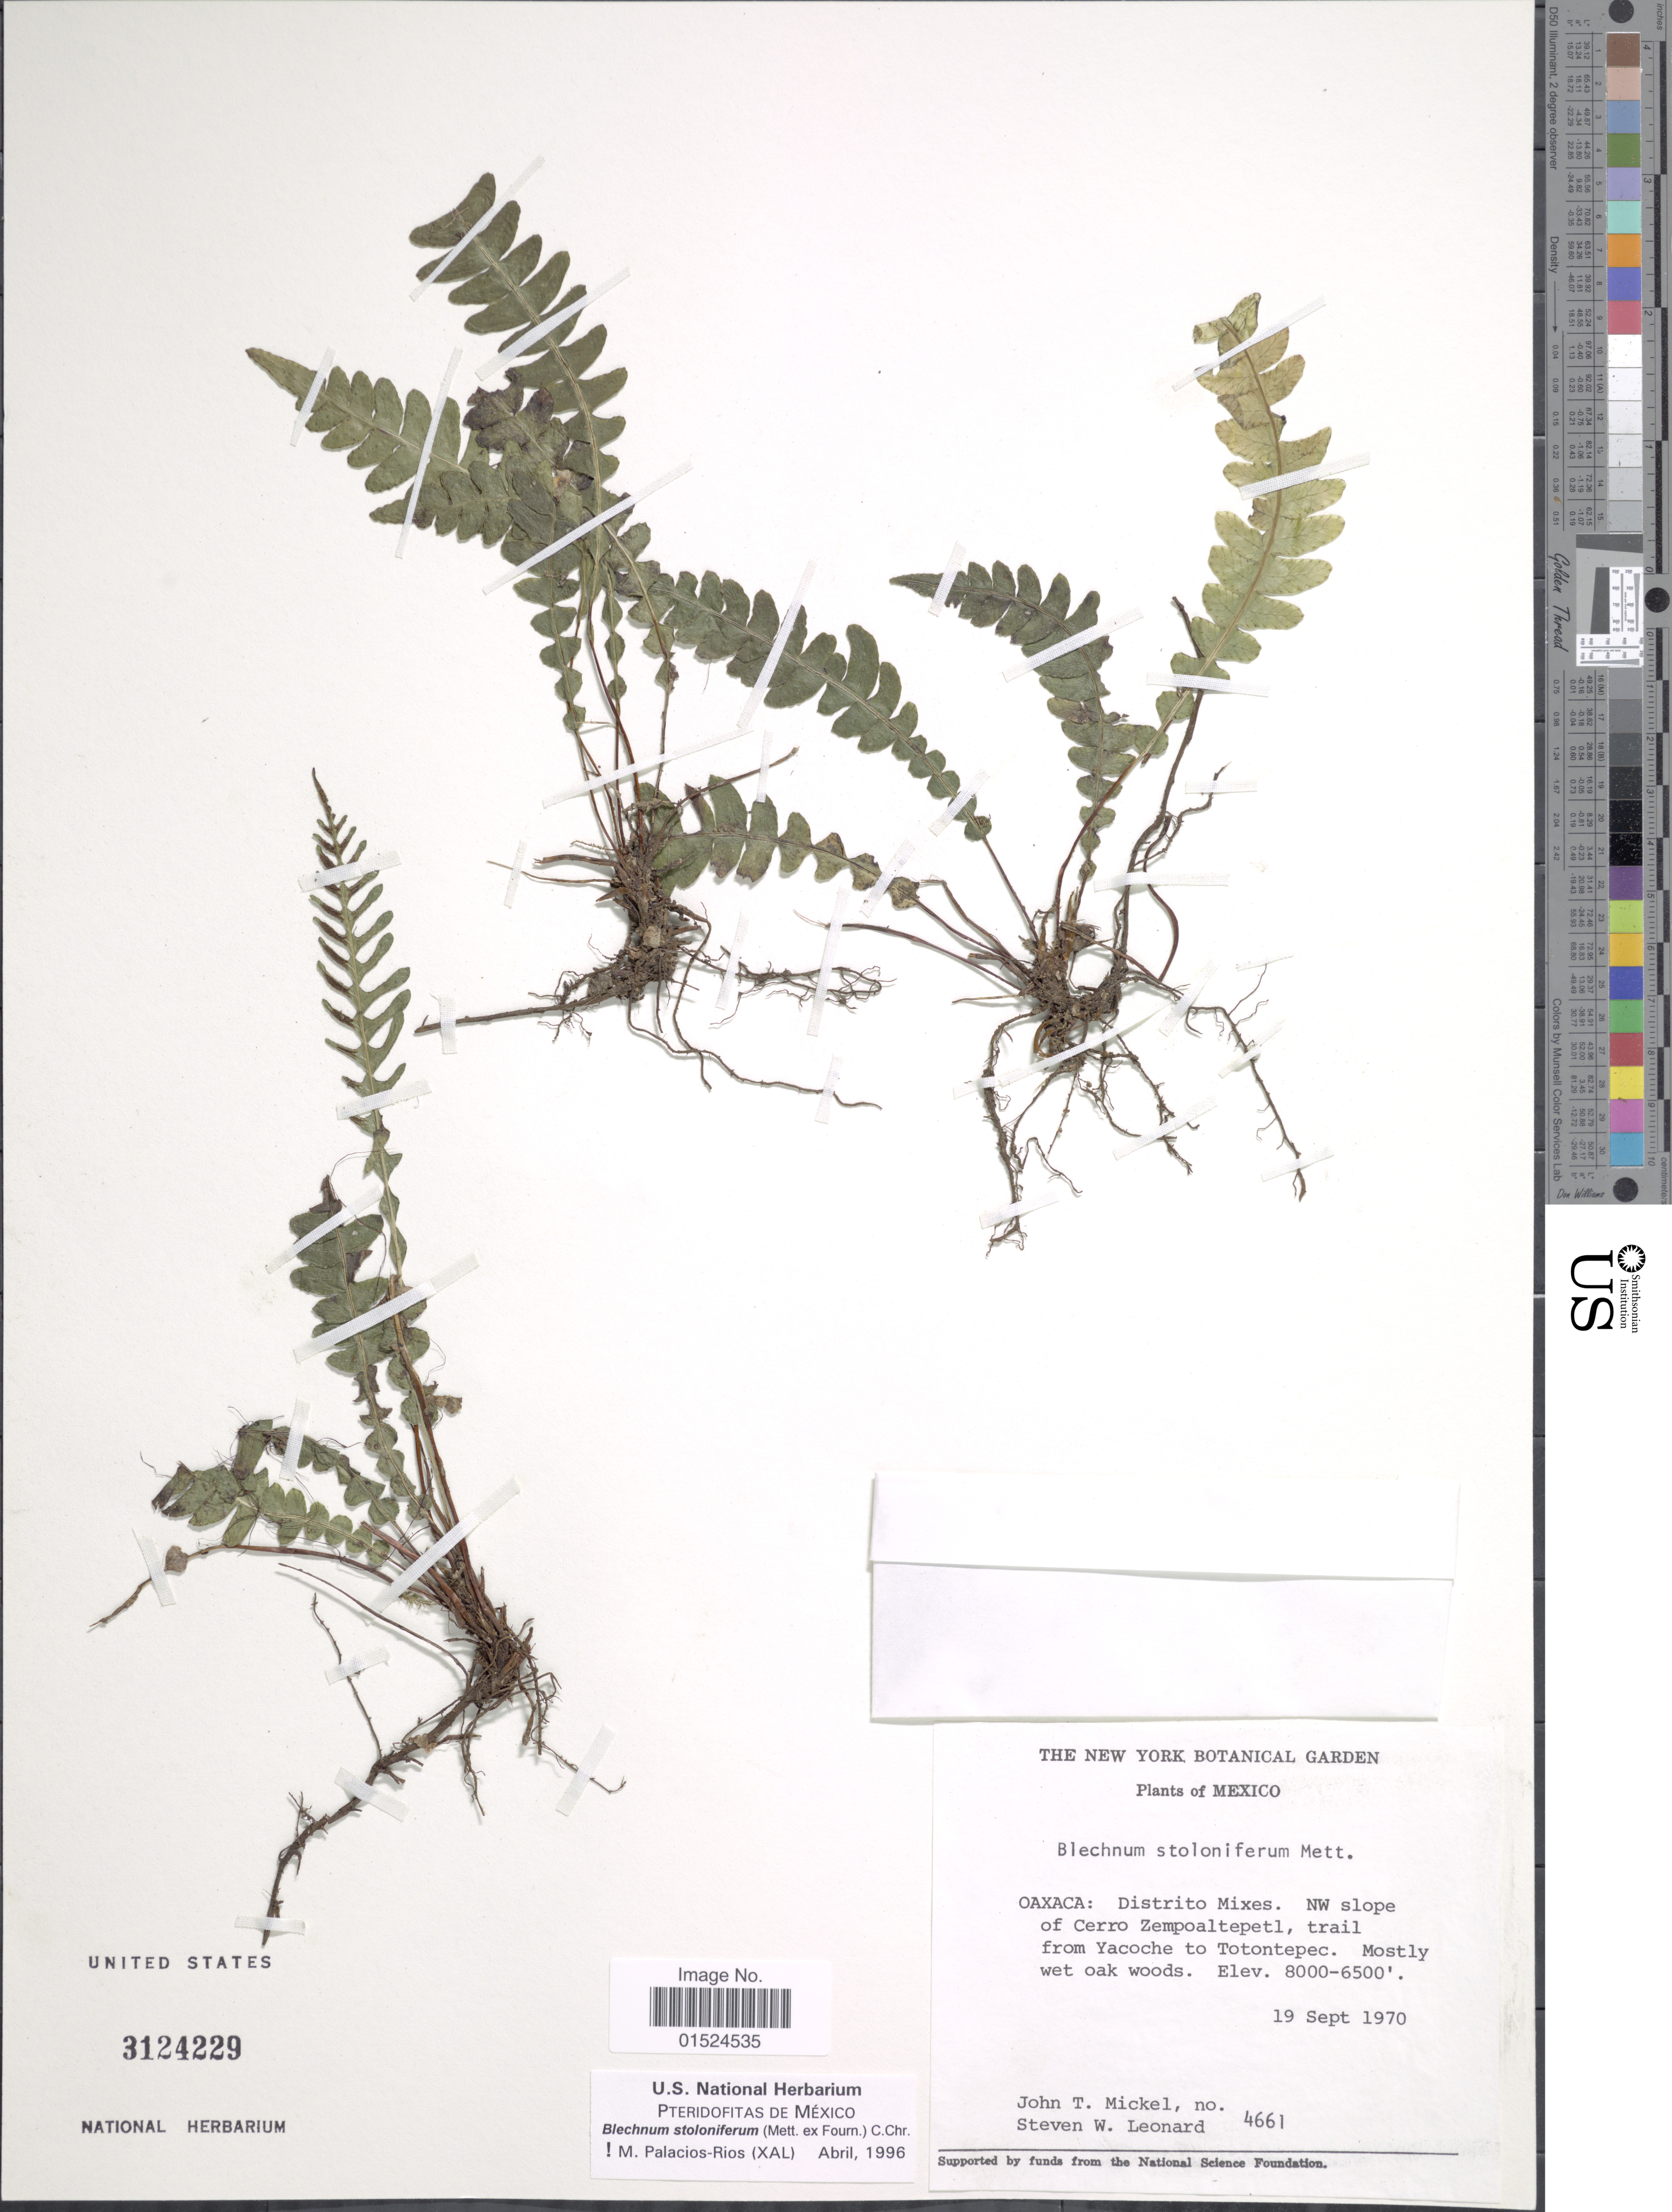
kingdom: Plantae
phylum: Tracheophyta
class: Polypodiopsida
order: Polypodiales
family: Blechnaceae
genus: Blechnum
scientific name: Blechnum stoloniferum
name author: (Mett. ex E. Fourn.) C. Chr.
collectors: J. T. Mickel & S. W. Leonard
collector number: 4661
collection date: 1970-09-19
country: Mexico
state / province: Oaxaca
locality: Distrito Mixes. NW slope of Cerro Zempoaltepetl, trail from Yacoche to Totontepec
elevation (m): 1981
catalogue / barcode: US 3124229